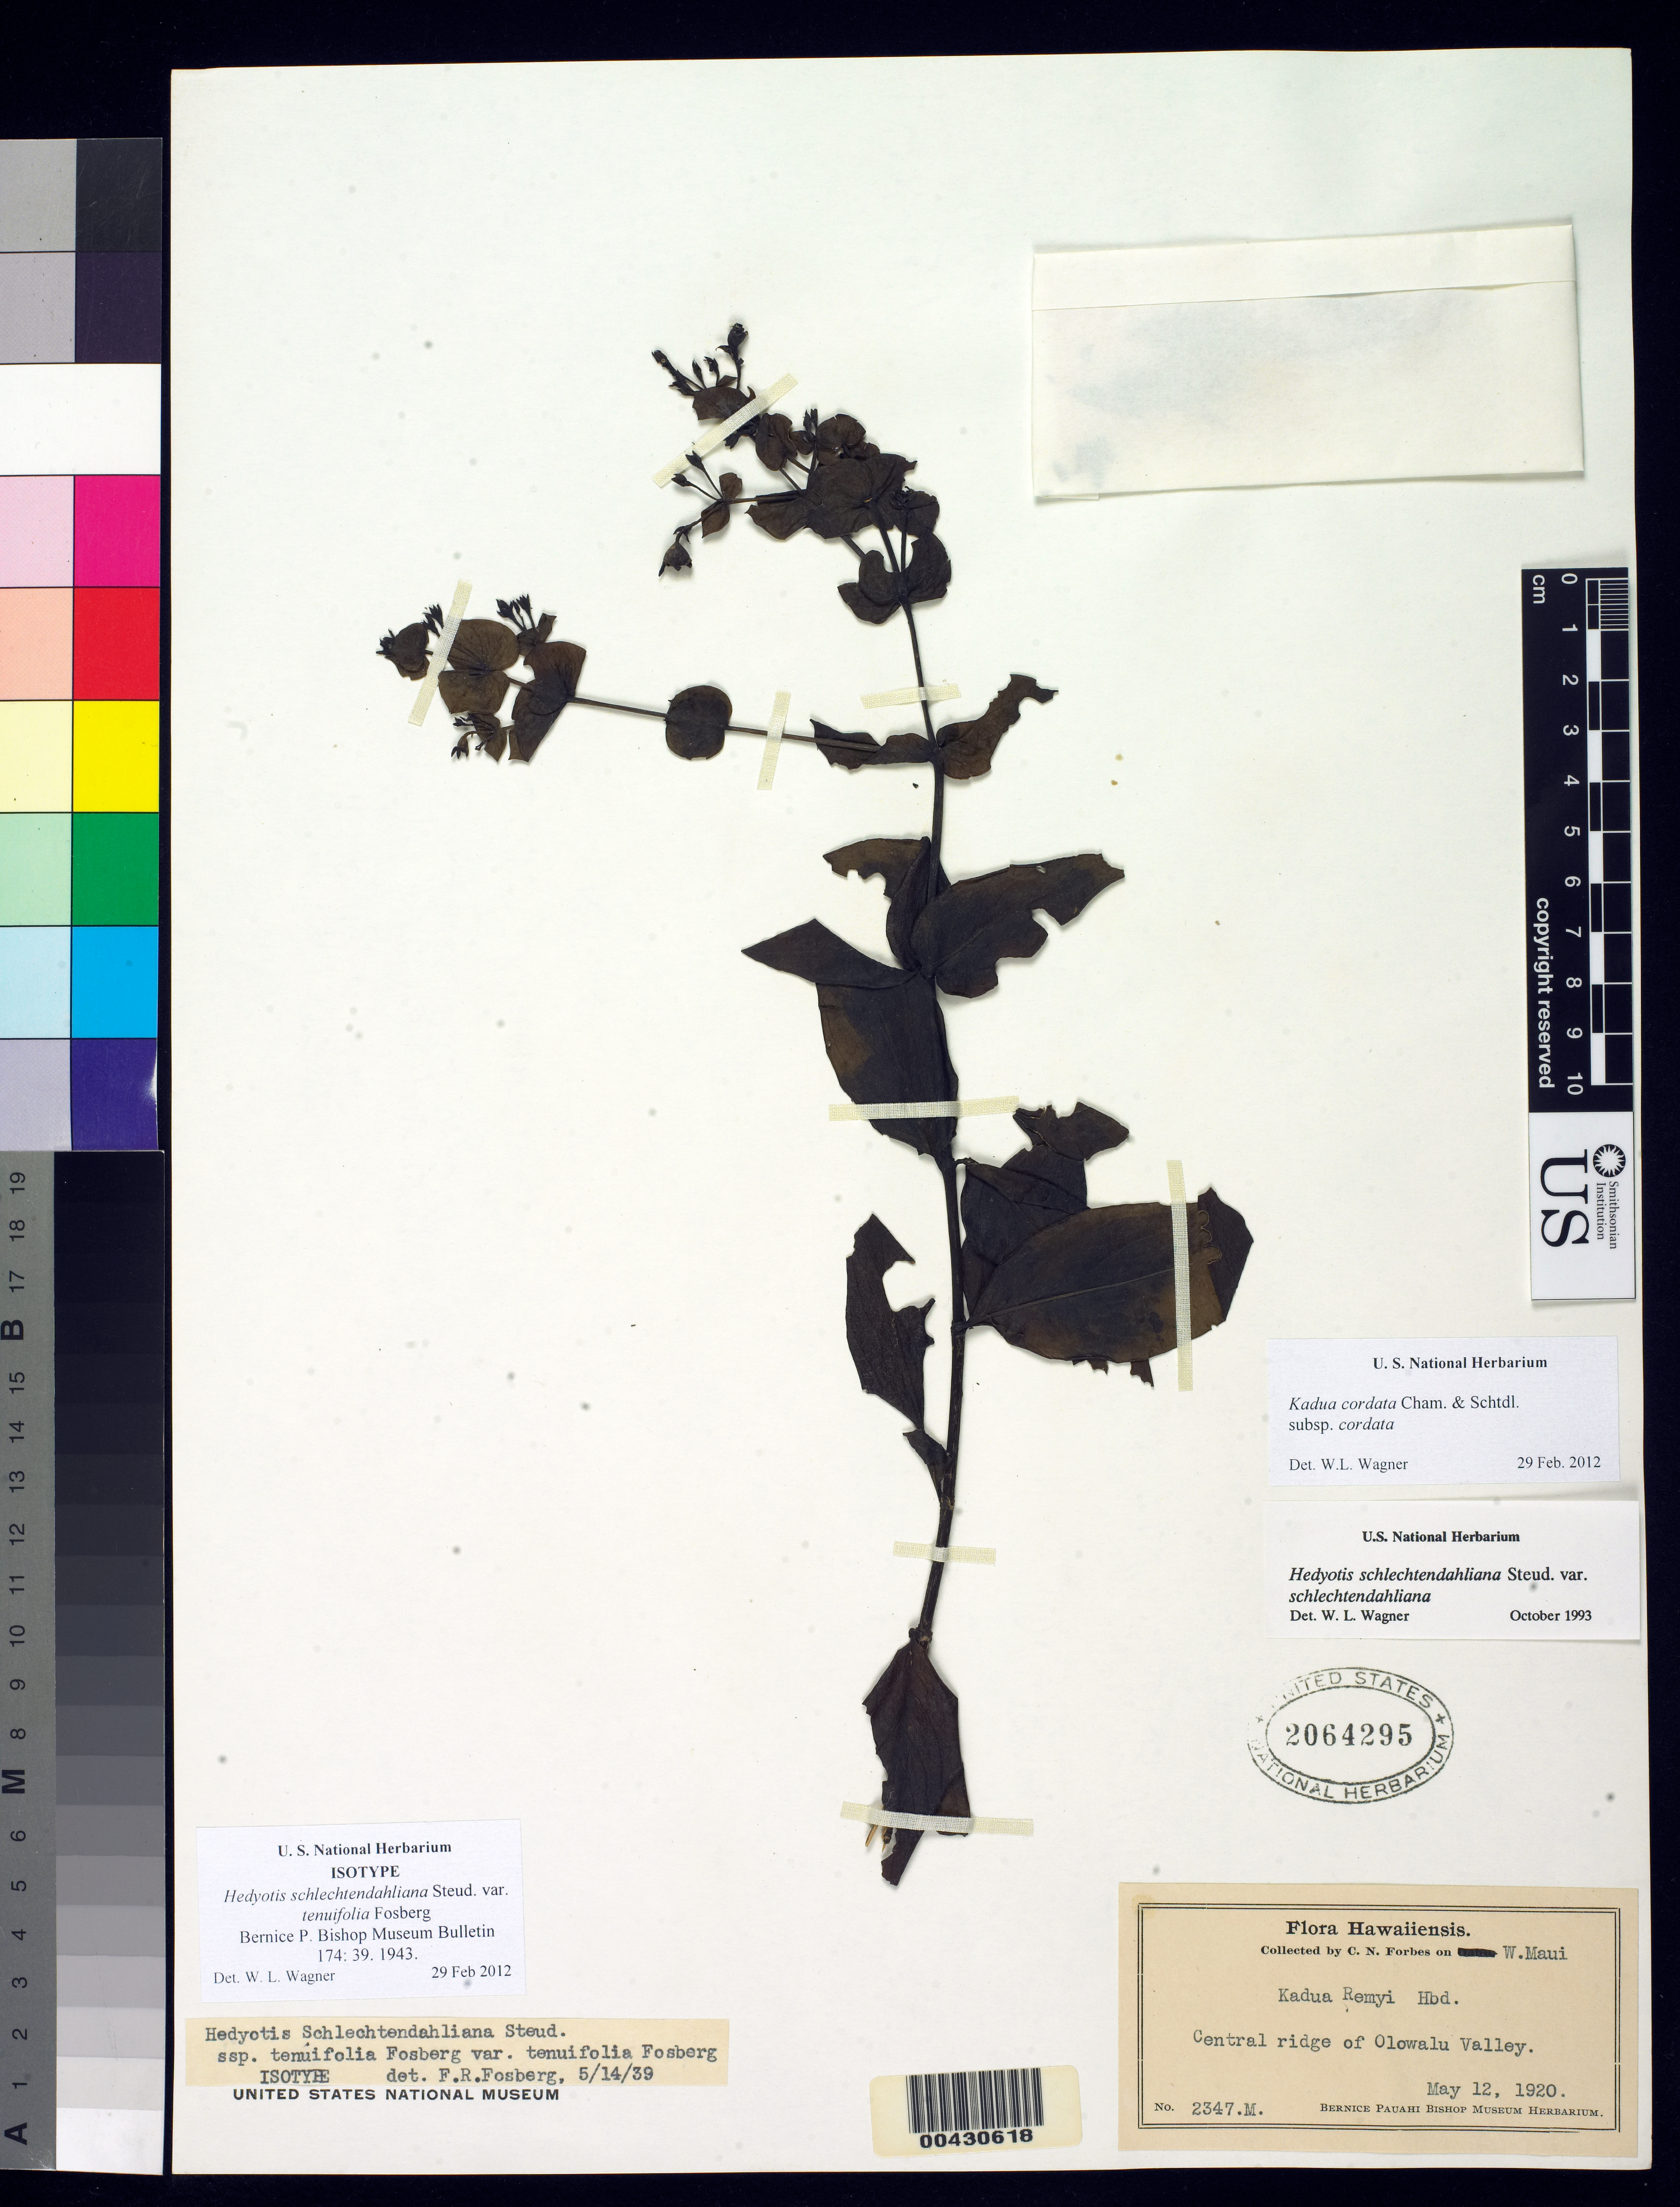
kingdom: Plantae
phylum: Tracheophyta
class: Magnoliopsida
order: Gentianales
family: Rubiaceae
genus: Hedyotis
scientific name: Hedyotis schlechtendahliana var. tenuifolia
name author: Fosberg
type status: Isotype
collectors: C. N. Forbes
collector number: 2347.M.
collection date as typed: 12 May 1920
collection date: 1920-05-12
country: United States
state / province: Hawaii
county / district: Maui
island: Maui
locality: West Maui; central ridge of Olowalu Valley.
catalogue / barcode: US 2064295